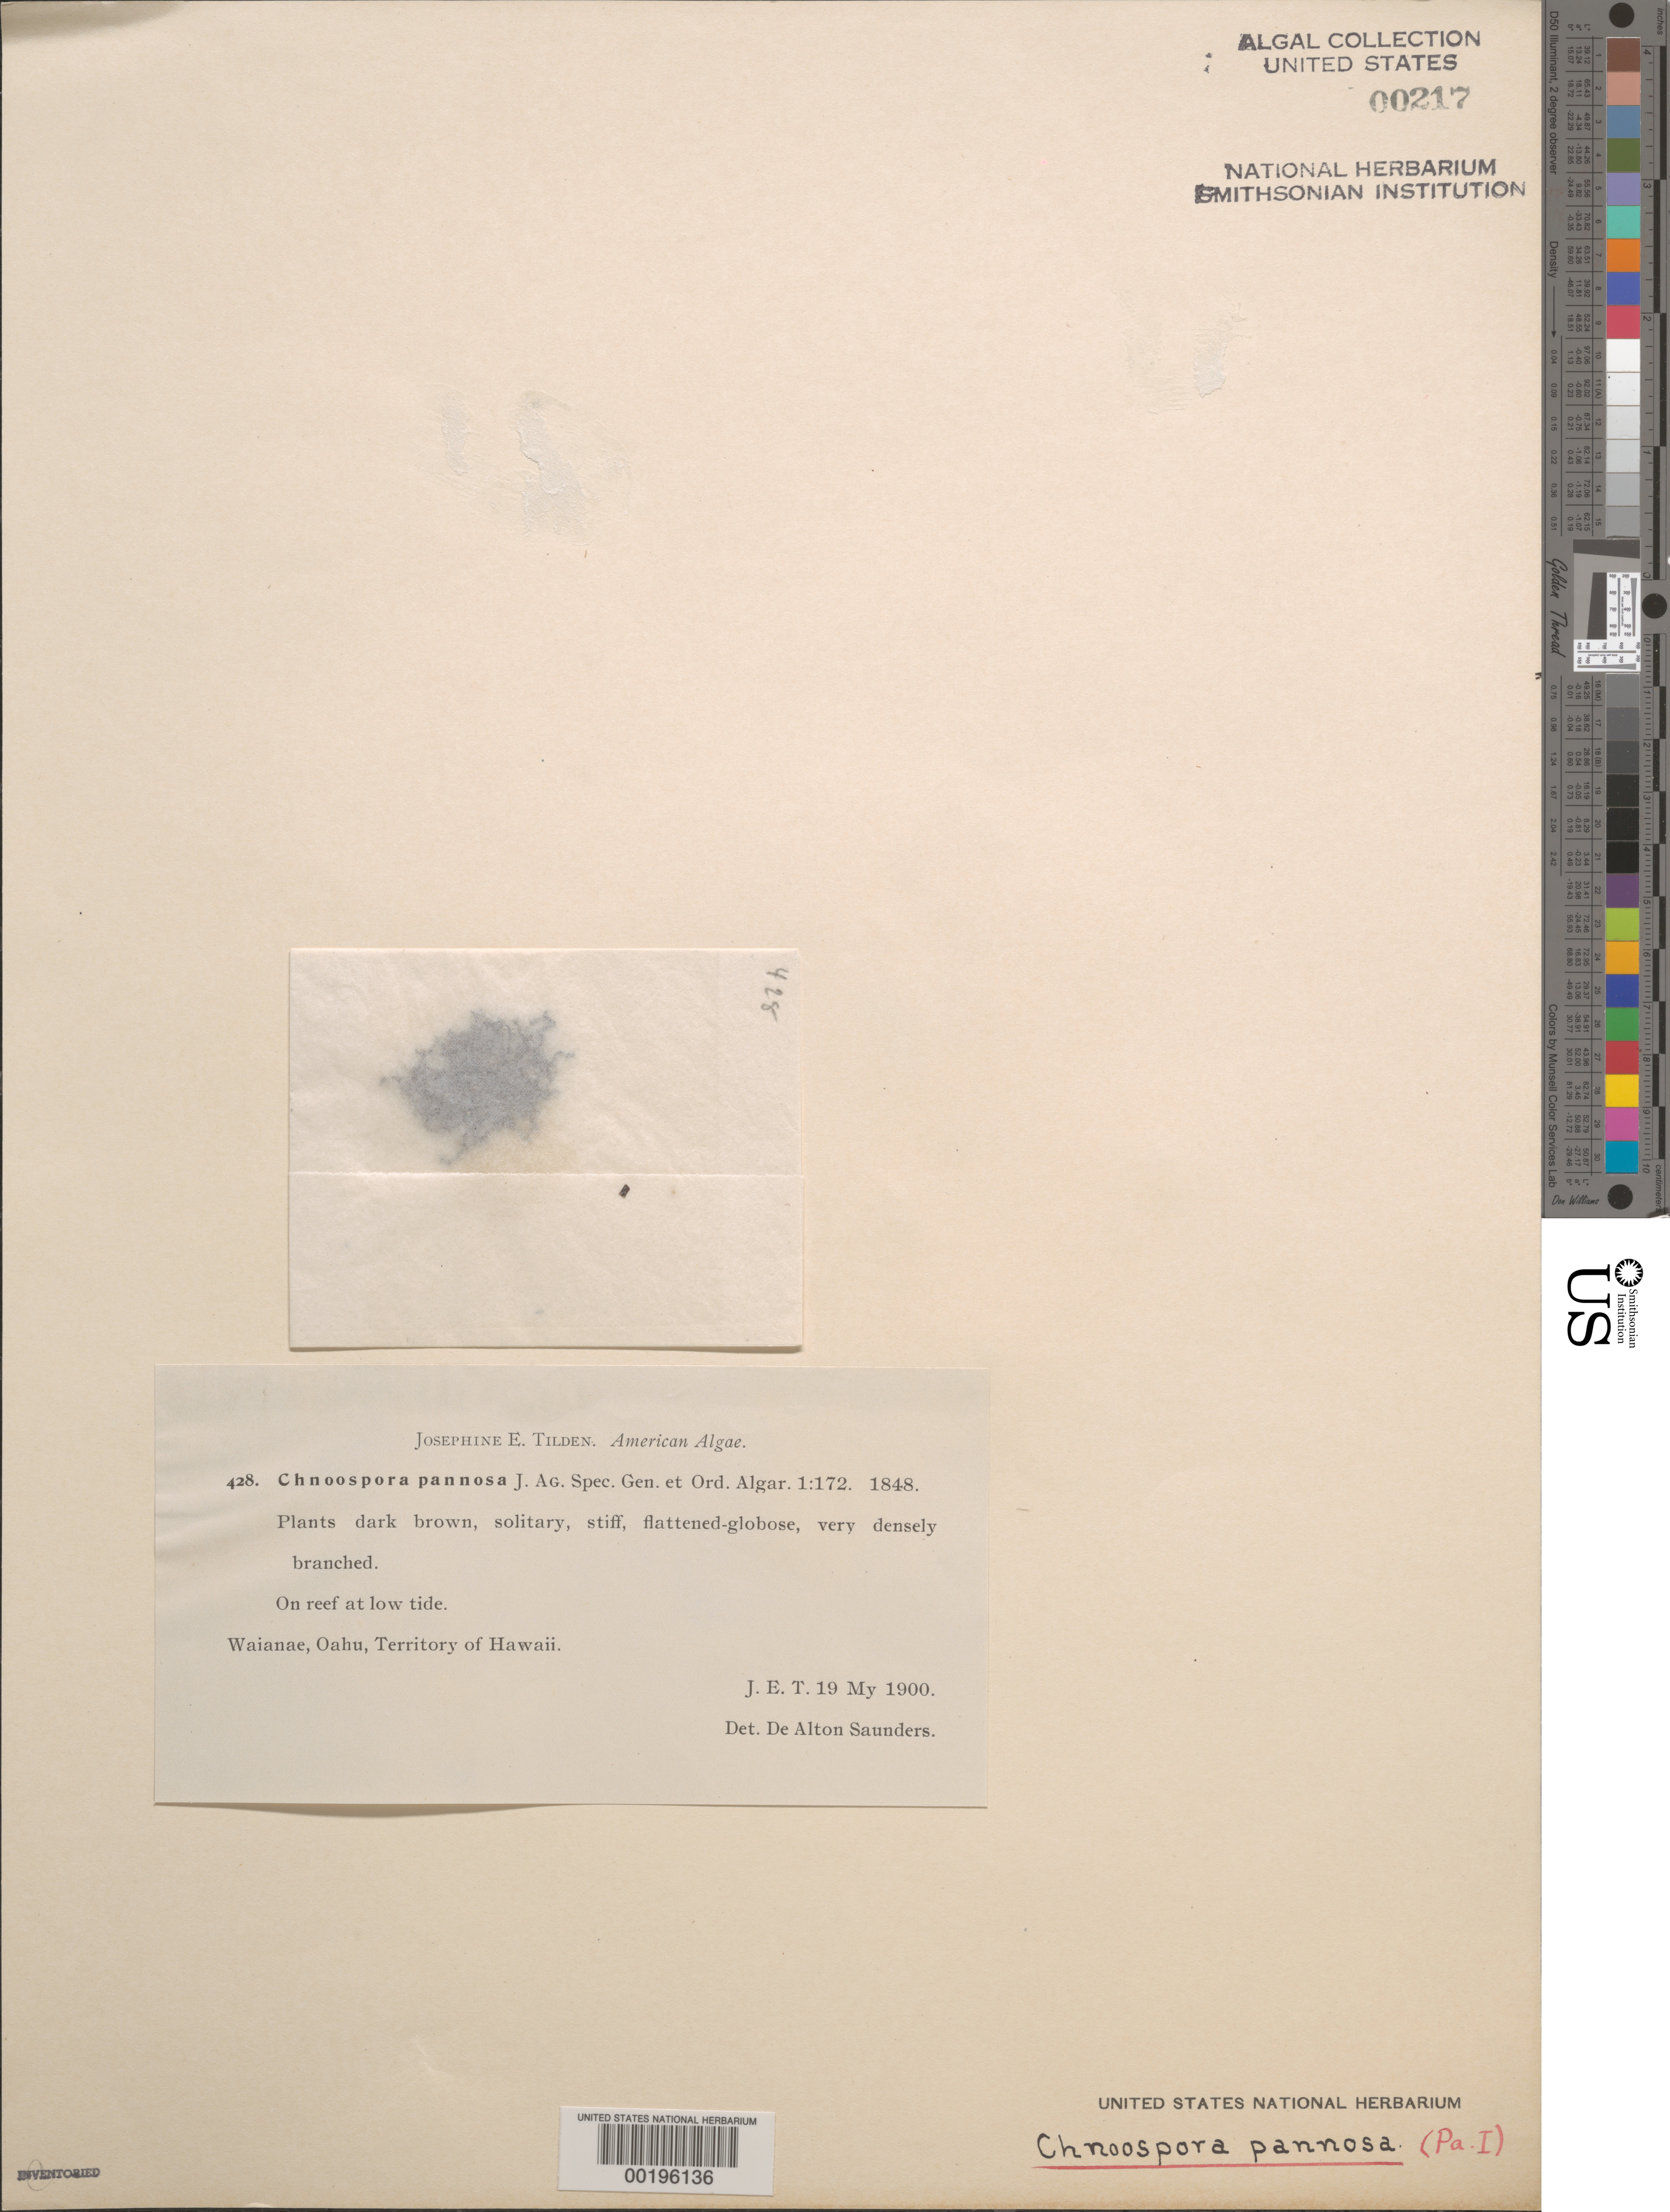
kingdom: Chromista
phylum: Ochrophyta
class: Phaeophyceae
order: Scytosiphonales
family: Scytosiphonaceae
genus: Pseudochnoospora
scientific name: Pseudochnoospora implexa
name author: (J. Agardh) Santiañez et al.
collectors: J. E. Tilden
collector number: JET 428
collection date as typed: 19 May 1900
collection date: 1900-05-19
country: United States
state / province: Hawaii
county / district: Honolulu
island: Oahu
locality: Waianae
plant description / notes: Tilden, American Algae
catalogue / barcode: US 217